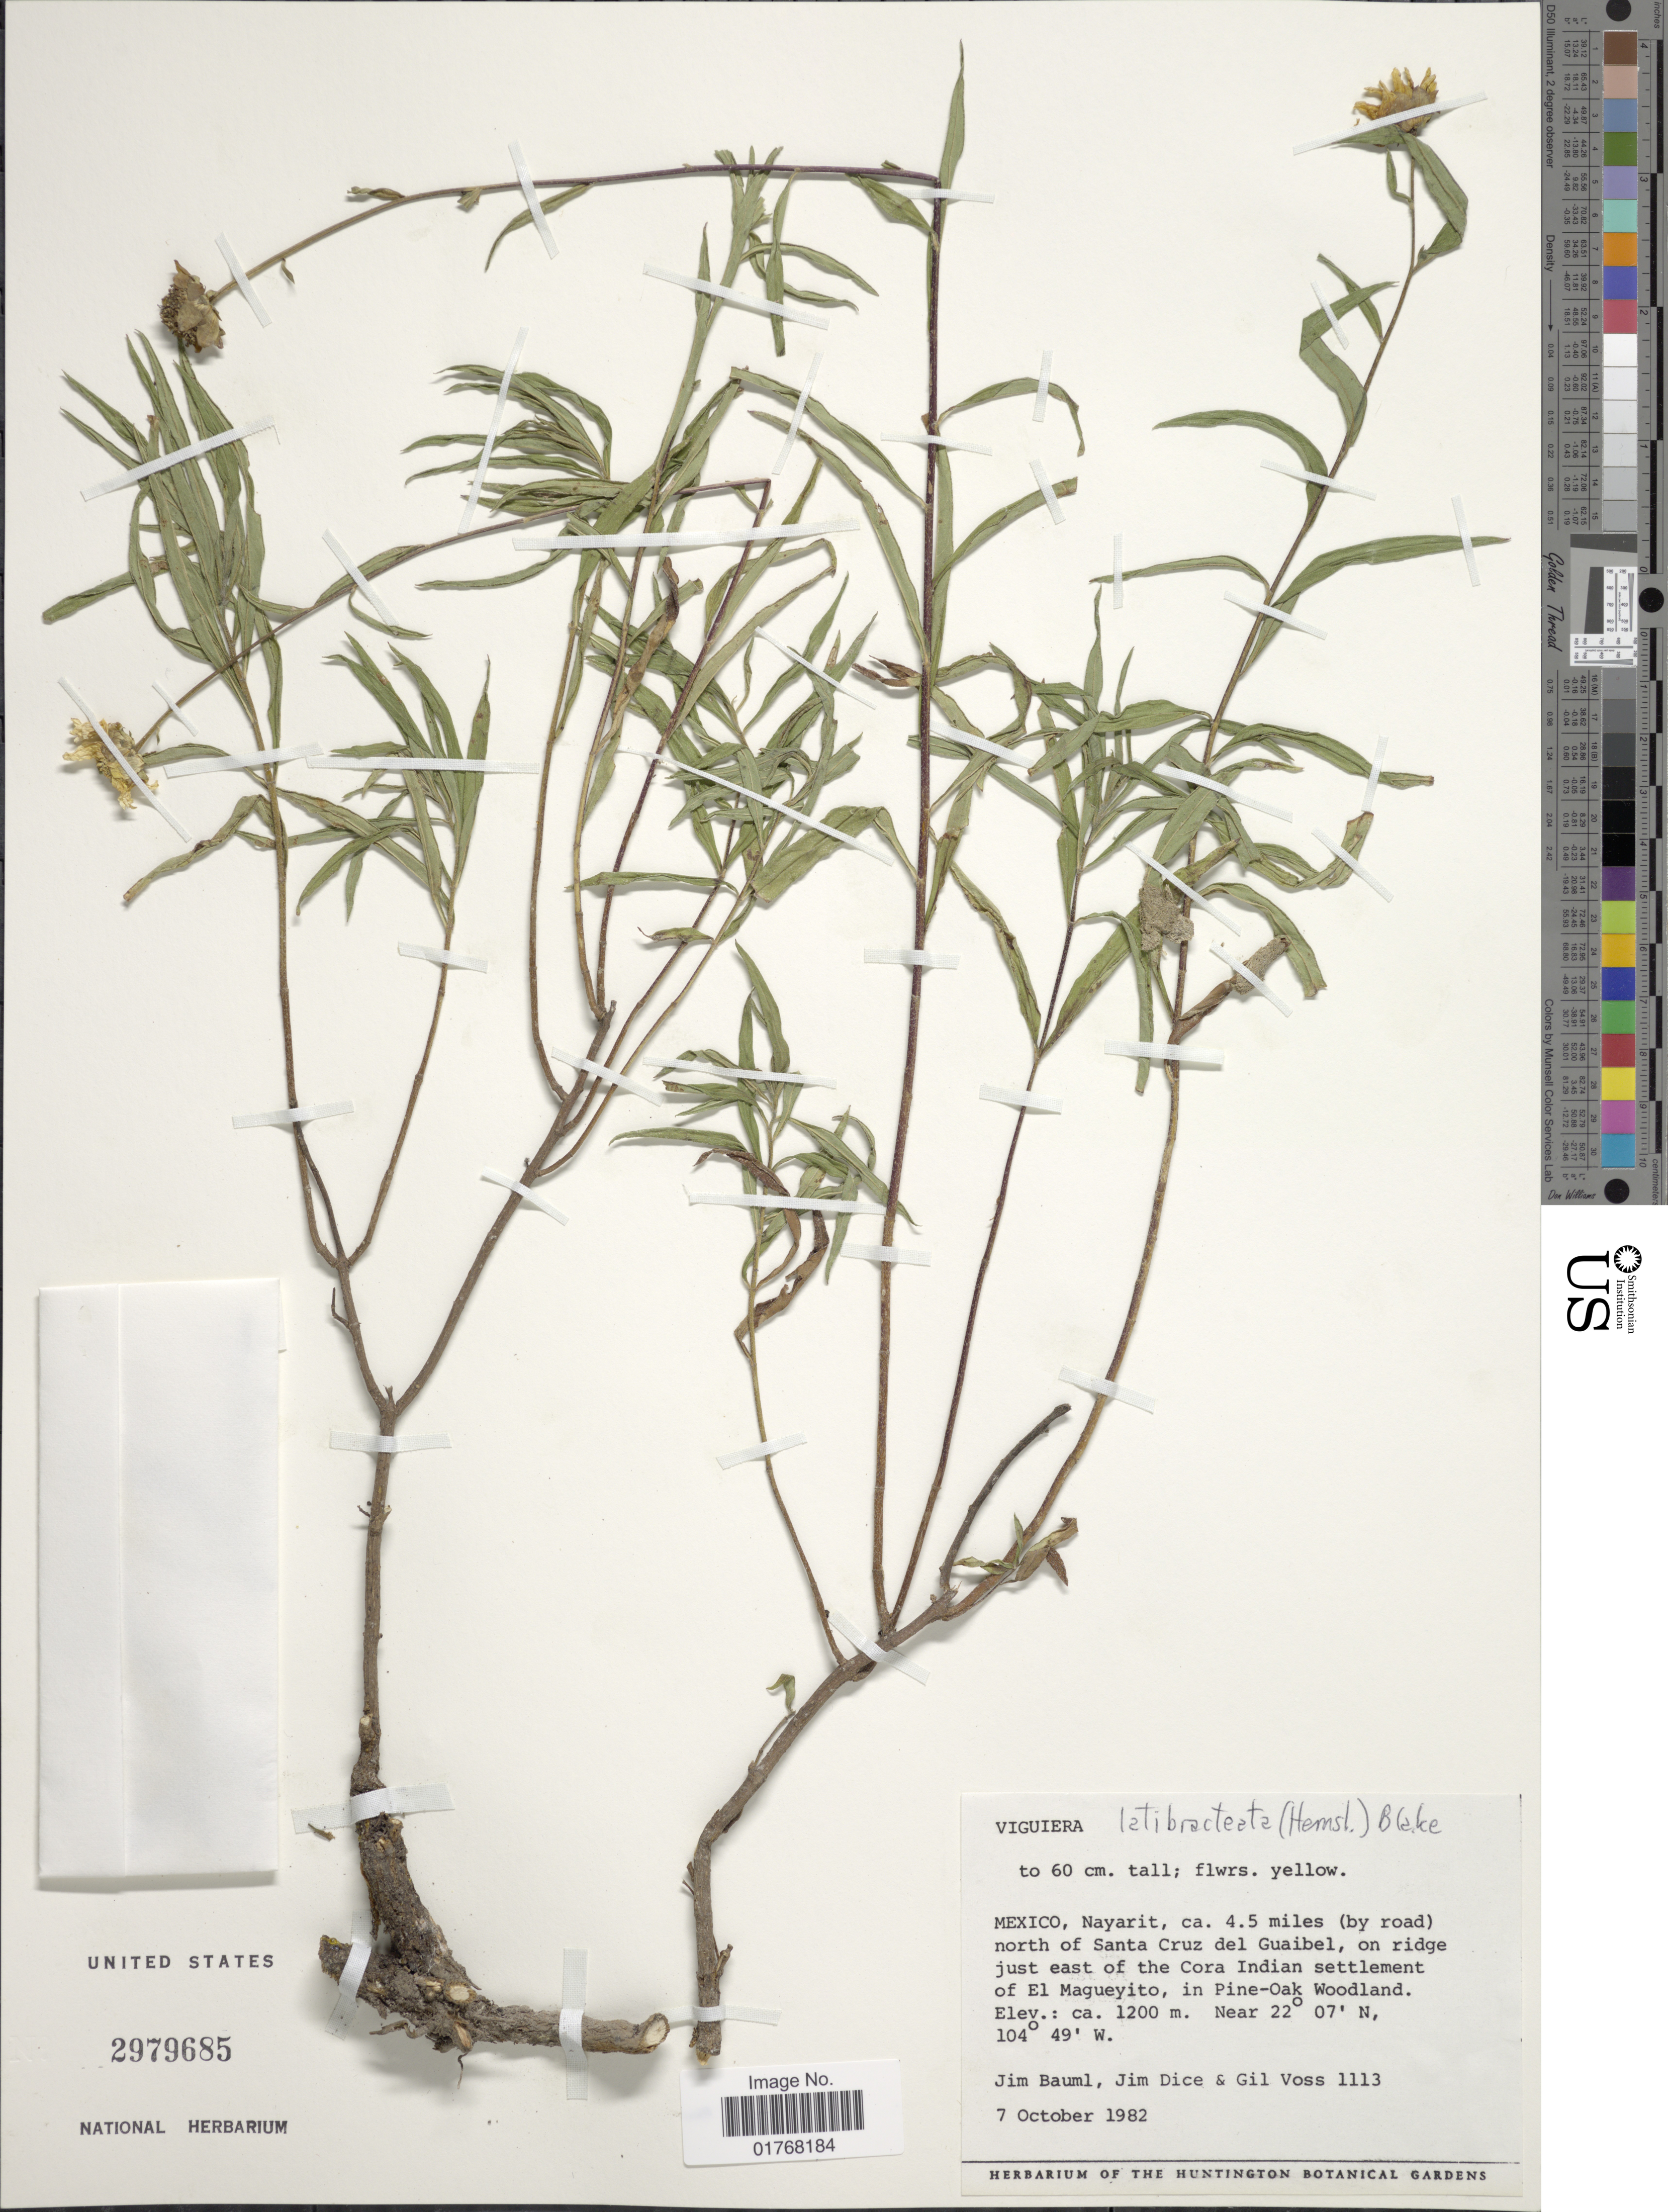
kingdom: Plantae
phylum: Tracheophyta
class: Magnoliopsida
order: Asterales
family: Asteraceae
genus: Viguiera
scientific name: Viguiera latibracteata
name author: (Hemsl.) Blake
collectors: J. Bauml, J. Dice & G. Voss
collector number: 1113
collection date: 1982-10-07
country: Mexico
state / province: Nayarit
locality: Ca. 4.5 miles (by road) north of Santa Cruz del Guaibel, on ridge just east of the Cora Indian settlement of El Magueyito, in Pine-Oak Woodland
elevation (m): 1200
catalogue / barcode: US 2979685